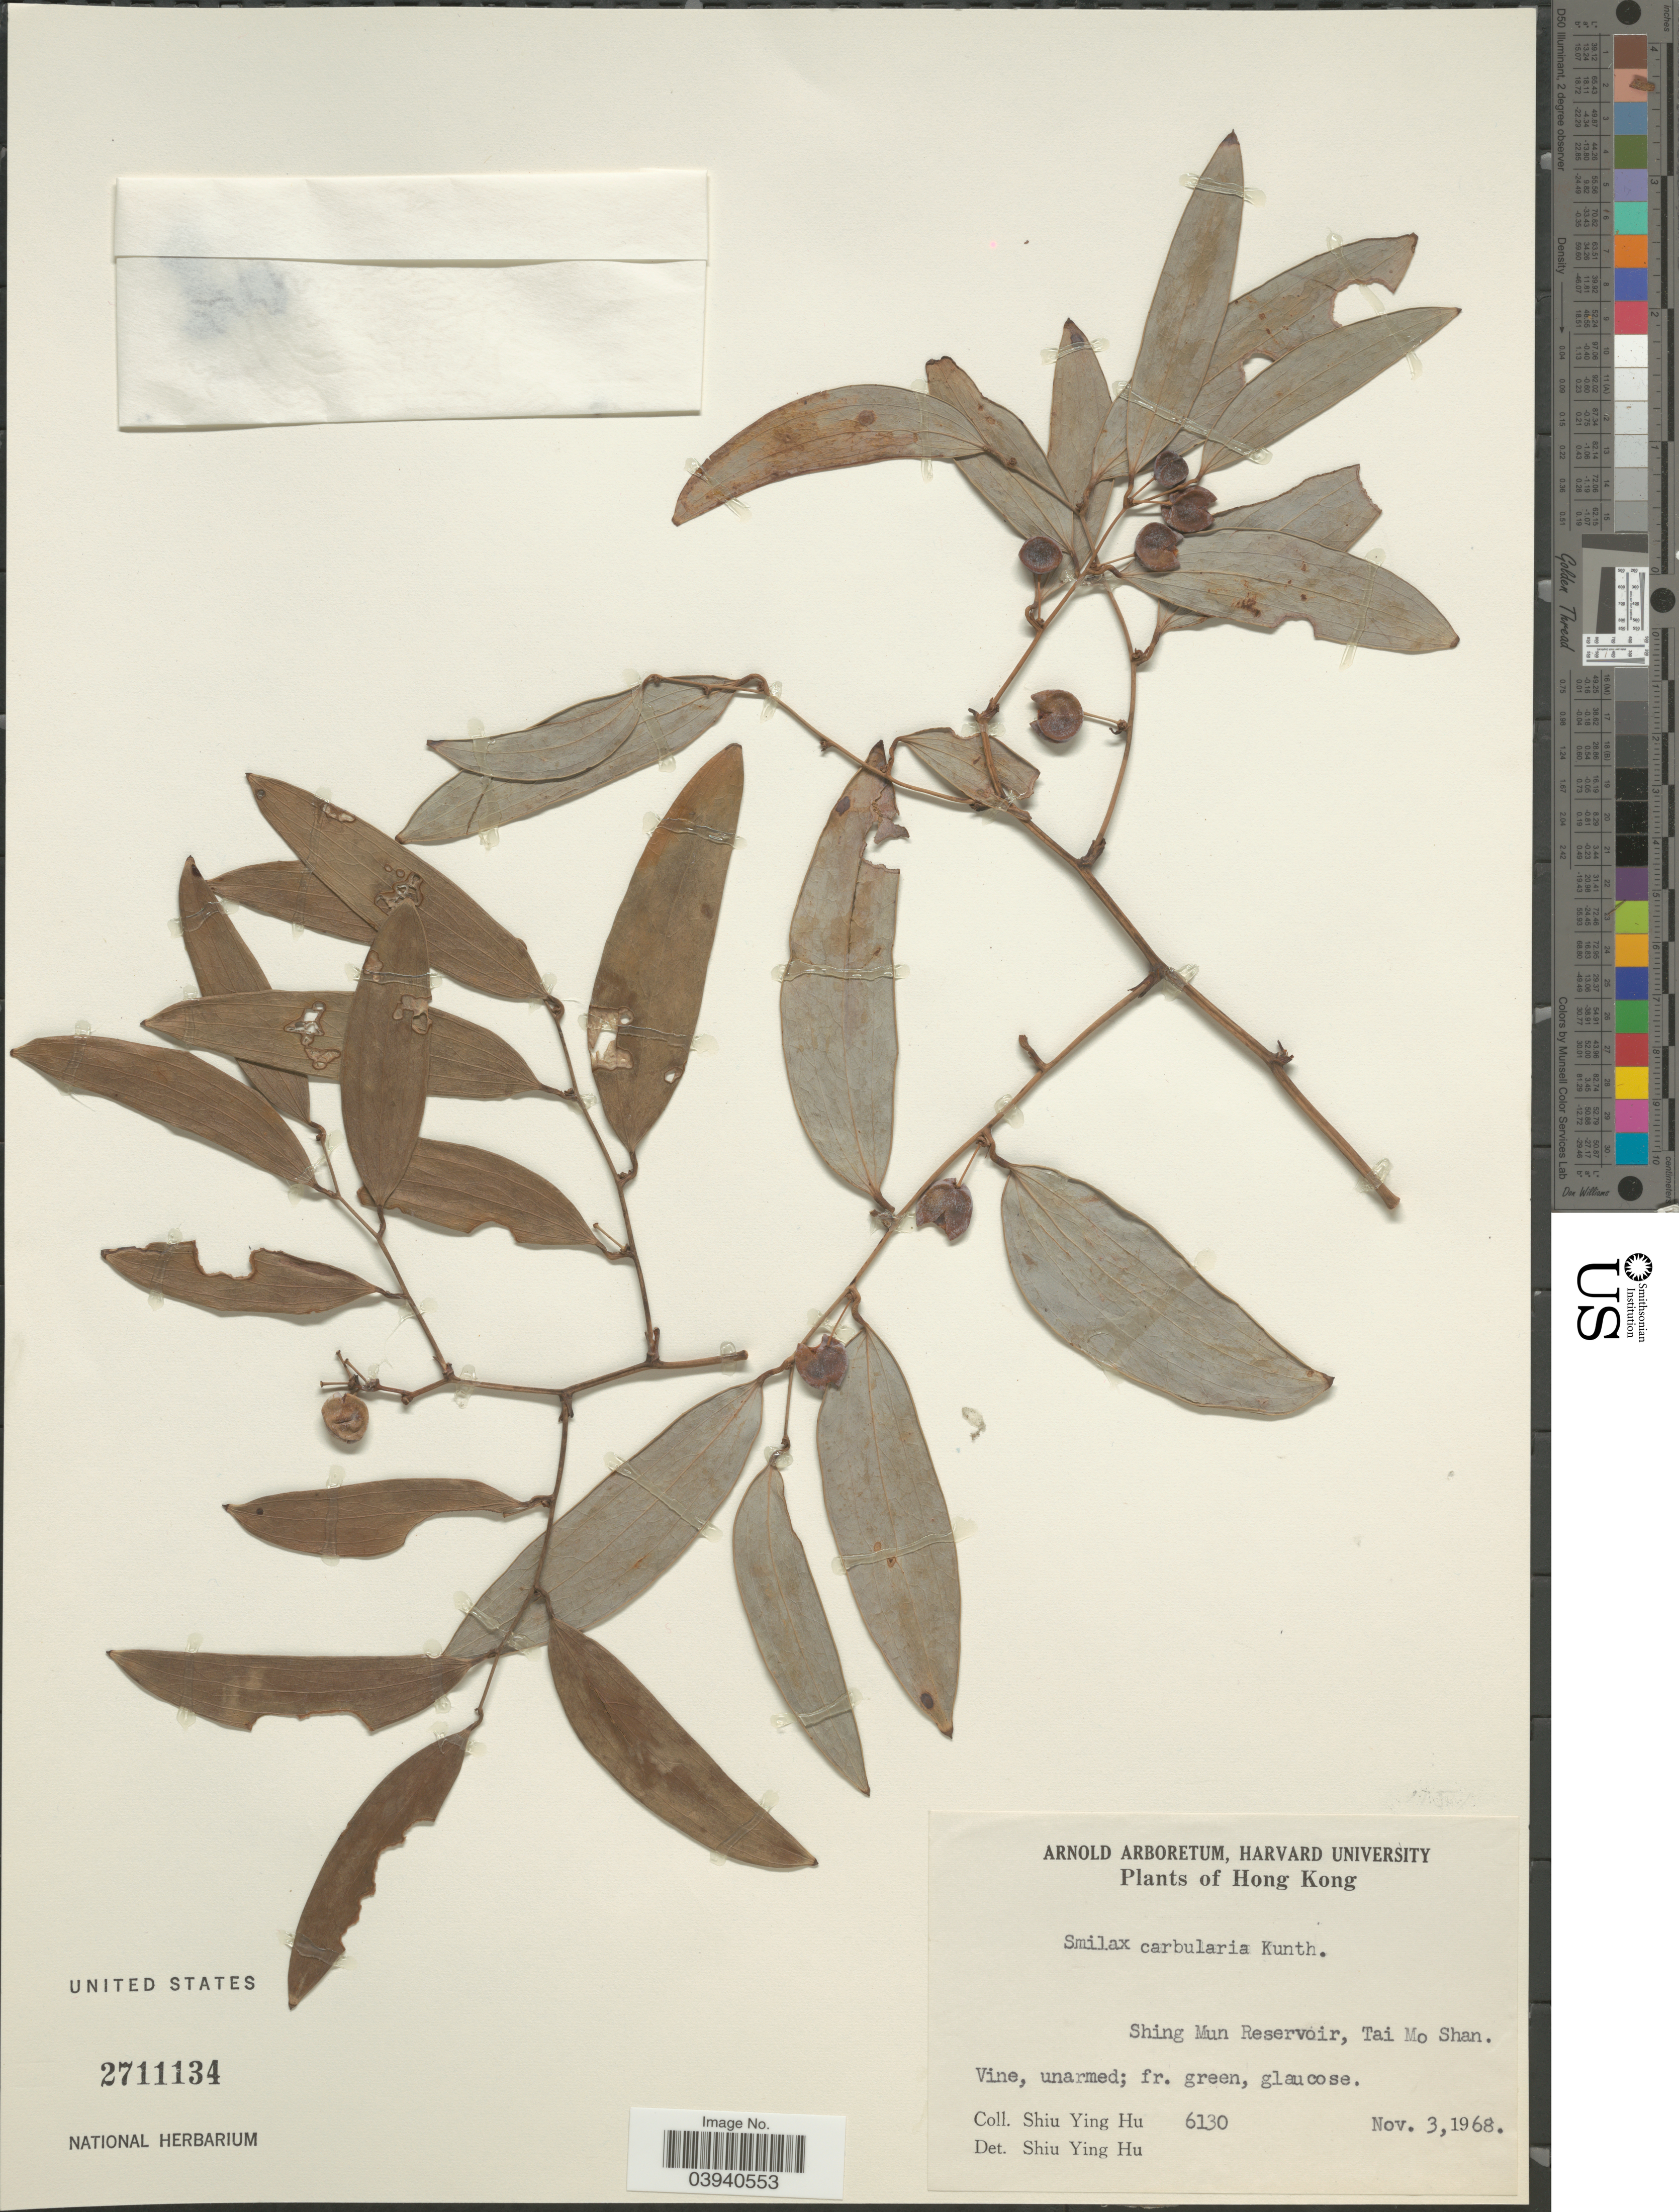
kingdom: Plantae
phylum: Tracheophyta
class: Liliopsida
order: Liliales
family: Smilacaceae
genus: Smilax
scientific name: Smilax corbularia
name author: Kunth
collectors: S. Y. Hu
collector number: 6130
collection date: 1968-11-03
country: China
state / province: Hong Kong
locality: Shing Mun Reservoir, Tai Mo Shan.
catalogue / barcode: US 2711134